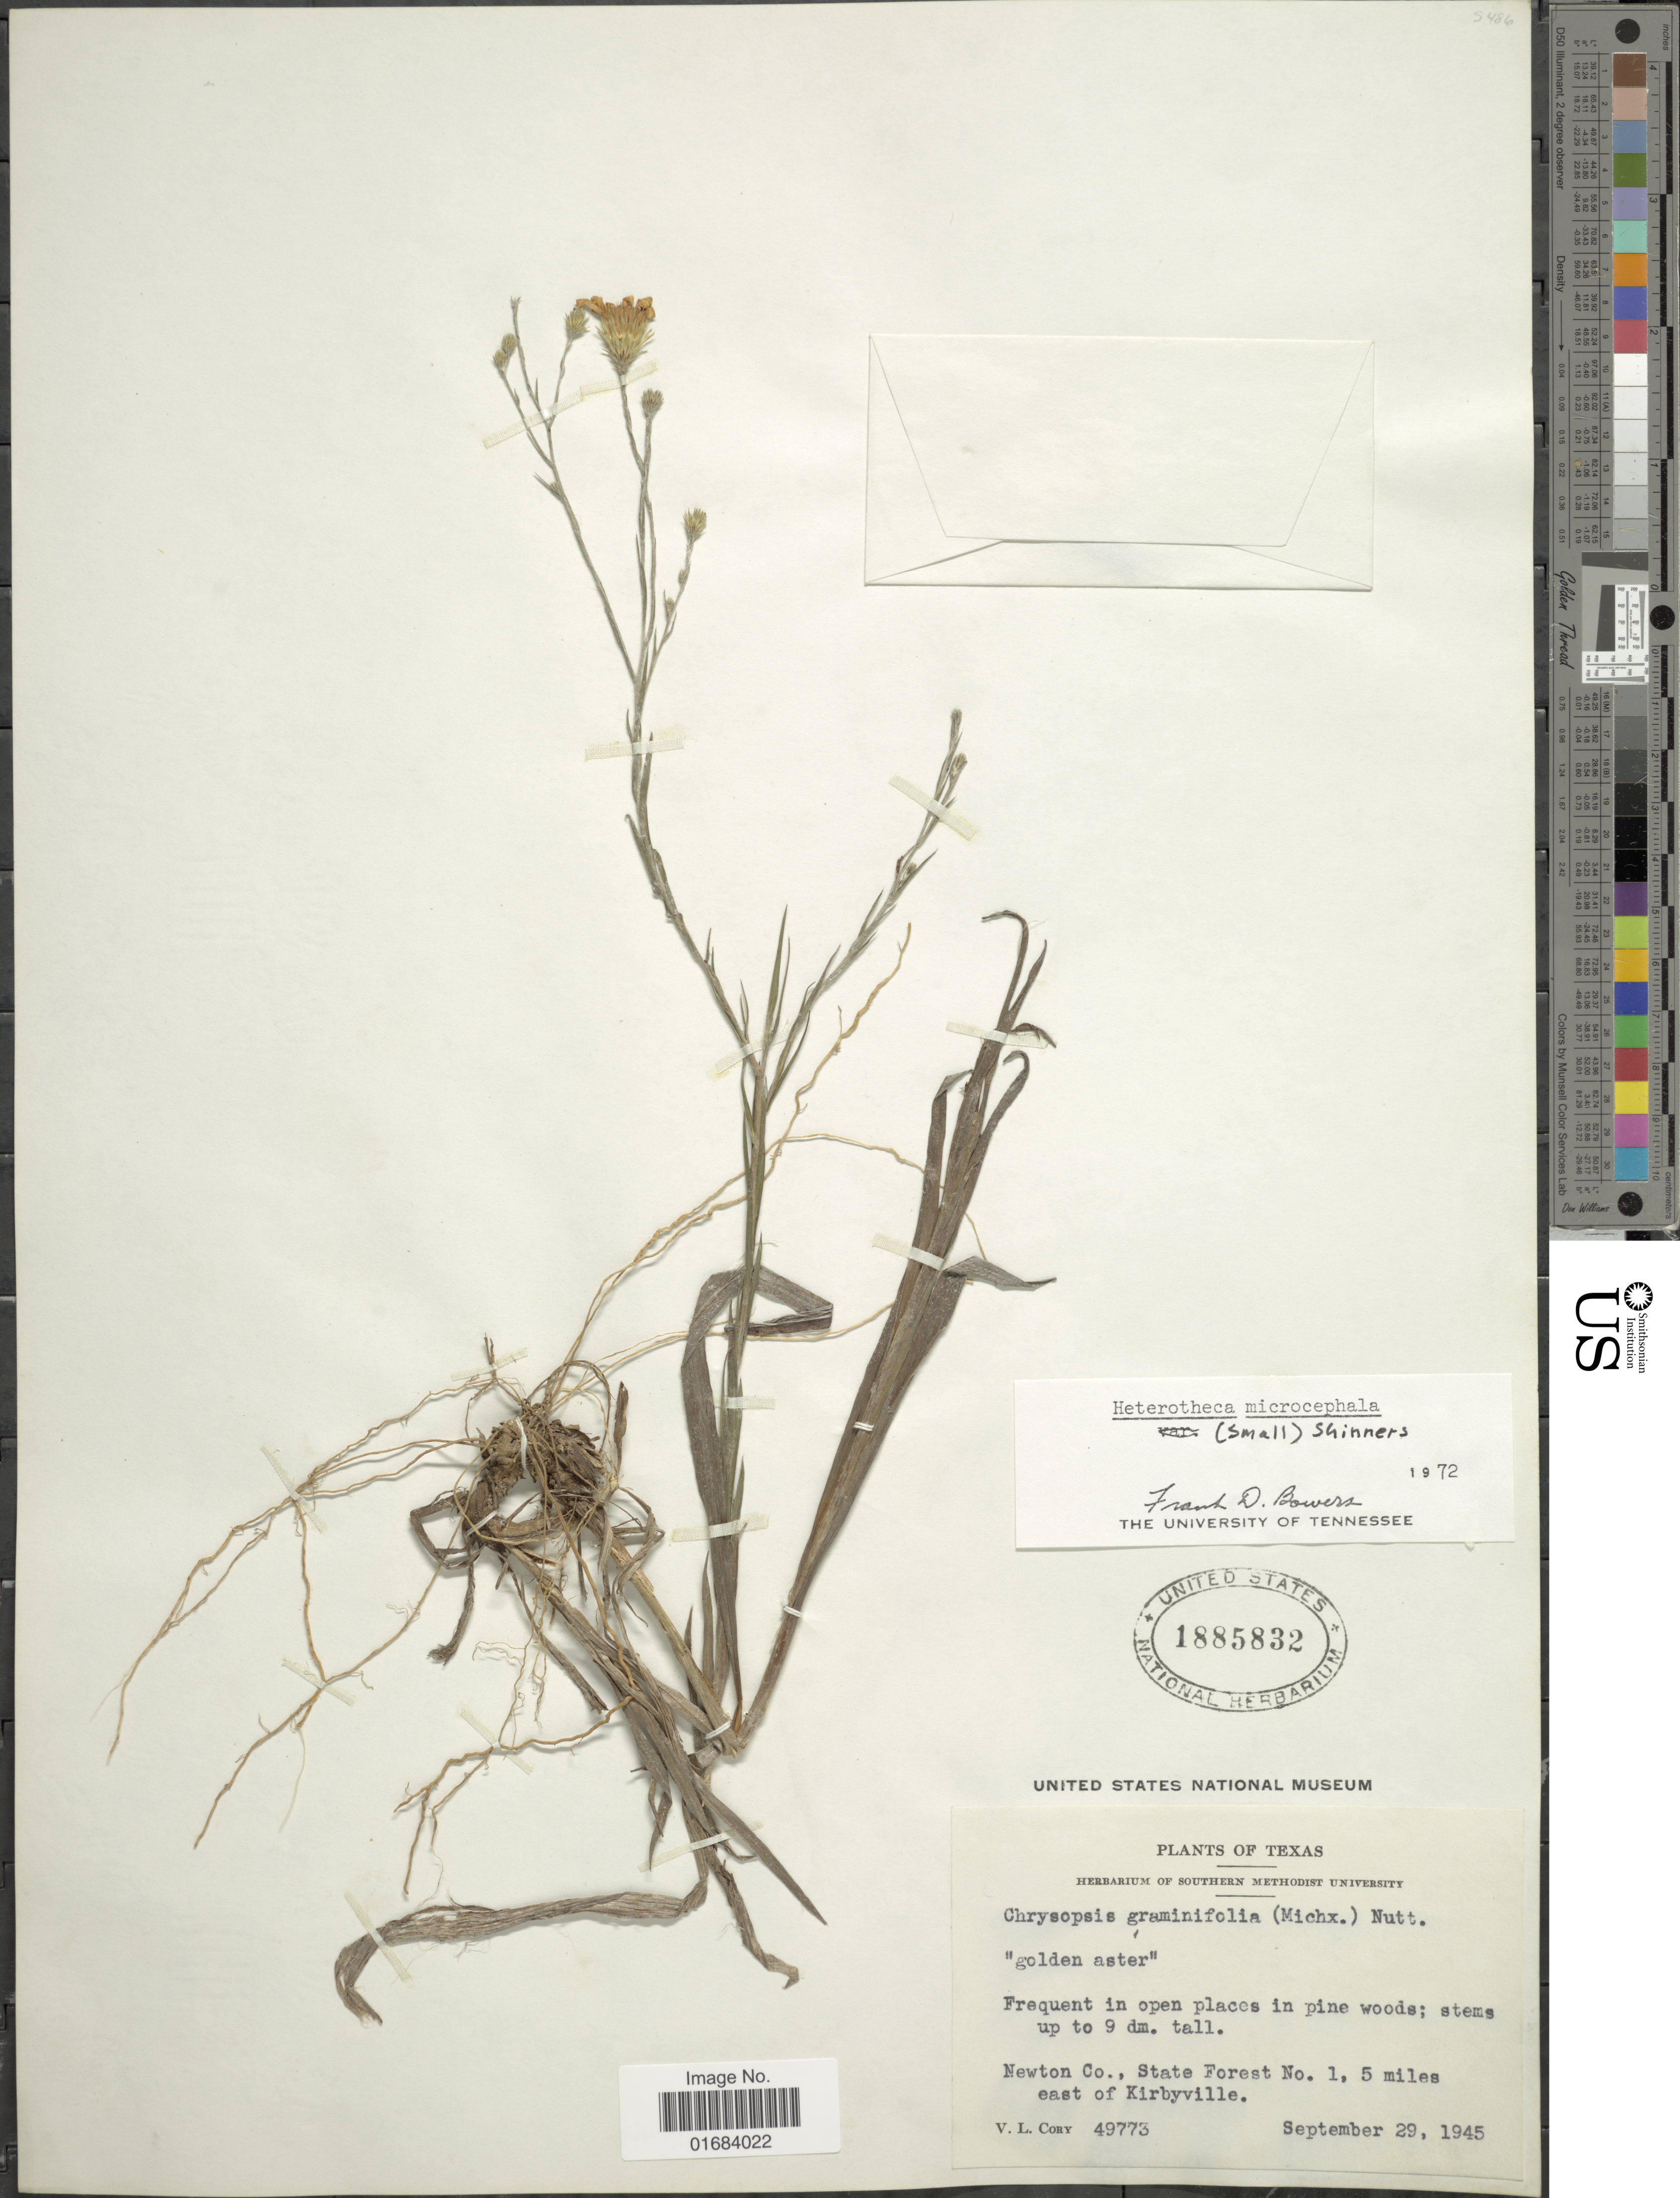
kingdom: Plantae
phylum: Tracheophyta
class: Magnoliopsida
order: Asterales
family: Asteraceae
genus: Pityopsis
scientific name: Pityopsis microcephala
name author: Small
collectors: V. Cory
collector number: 49733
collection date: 1945-09-29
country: United States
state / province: Texas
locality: Newton Co., State Forest No. 1.5 miles east of Kirkbyville.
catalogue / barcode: US 1885832